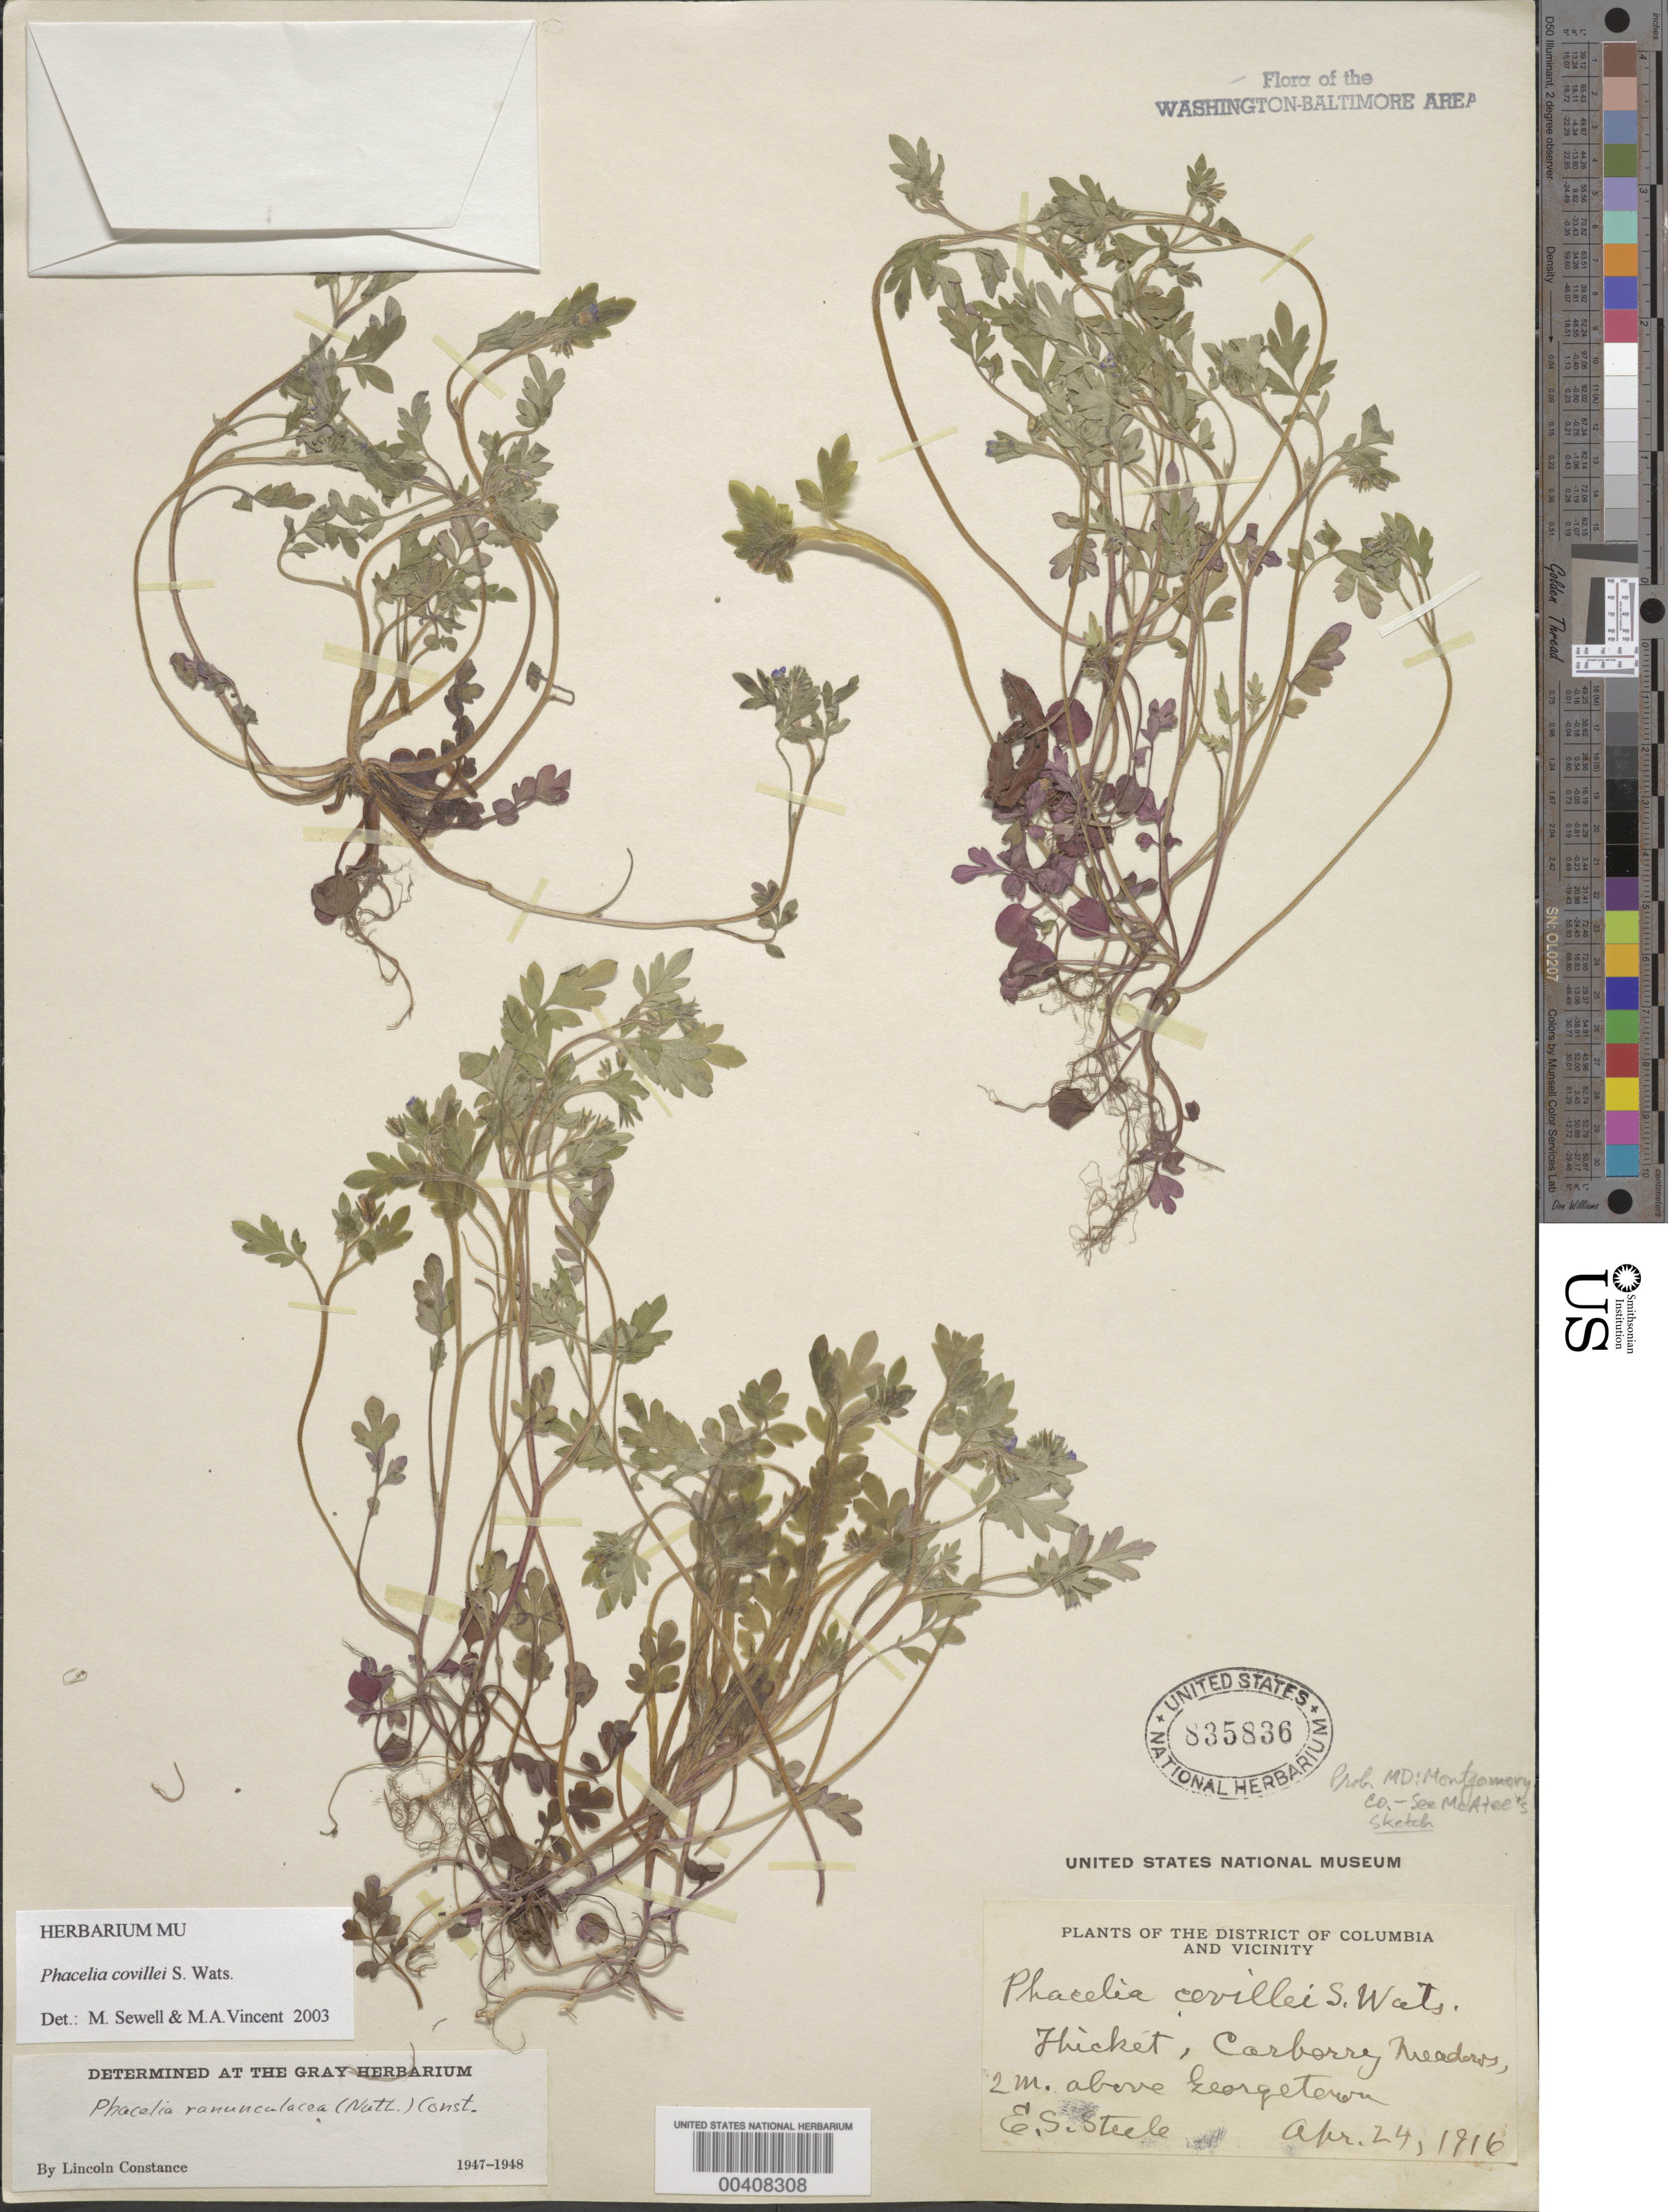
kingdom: Plantae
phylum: Tracheophyta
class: Magnoliopsida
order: Boraginales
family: Hydrophyllaceae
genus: Phacelia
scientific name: Phacelia ranunculacea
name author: (Nutt.) Constance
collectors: E. Steele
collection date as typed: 24 Apr 1916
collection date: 1916-04-24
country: United States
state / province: District of Columbia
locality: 2 mi. above Georgetown, Carberry Meadows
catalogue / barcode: US 835836